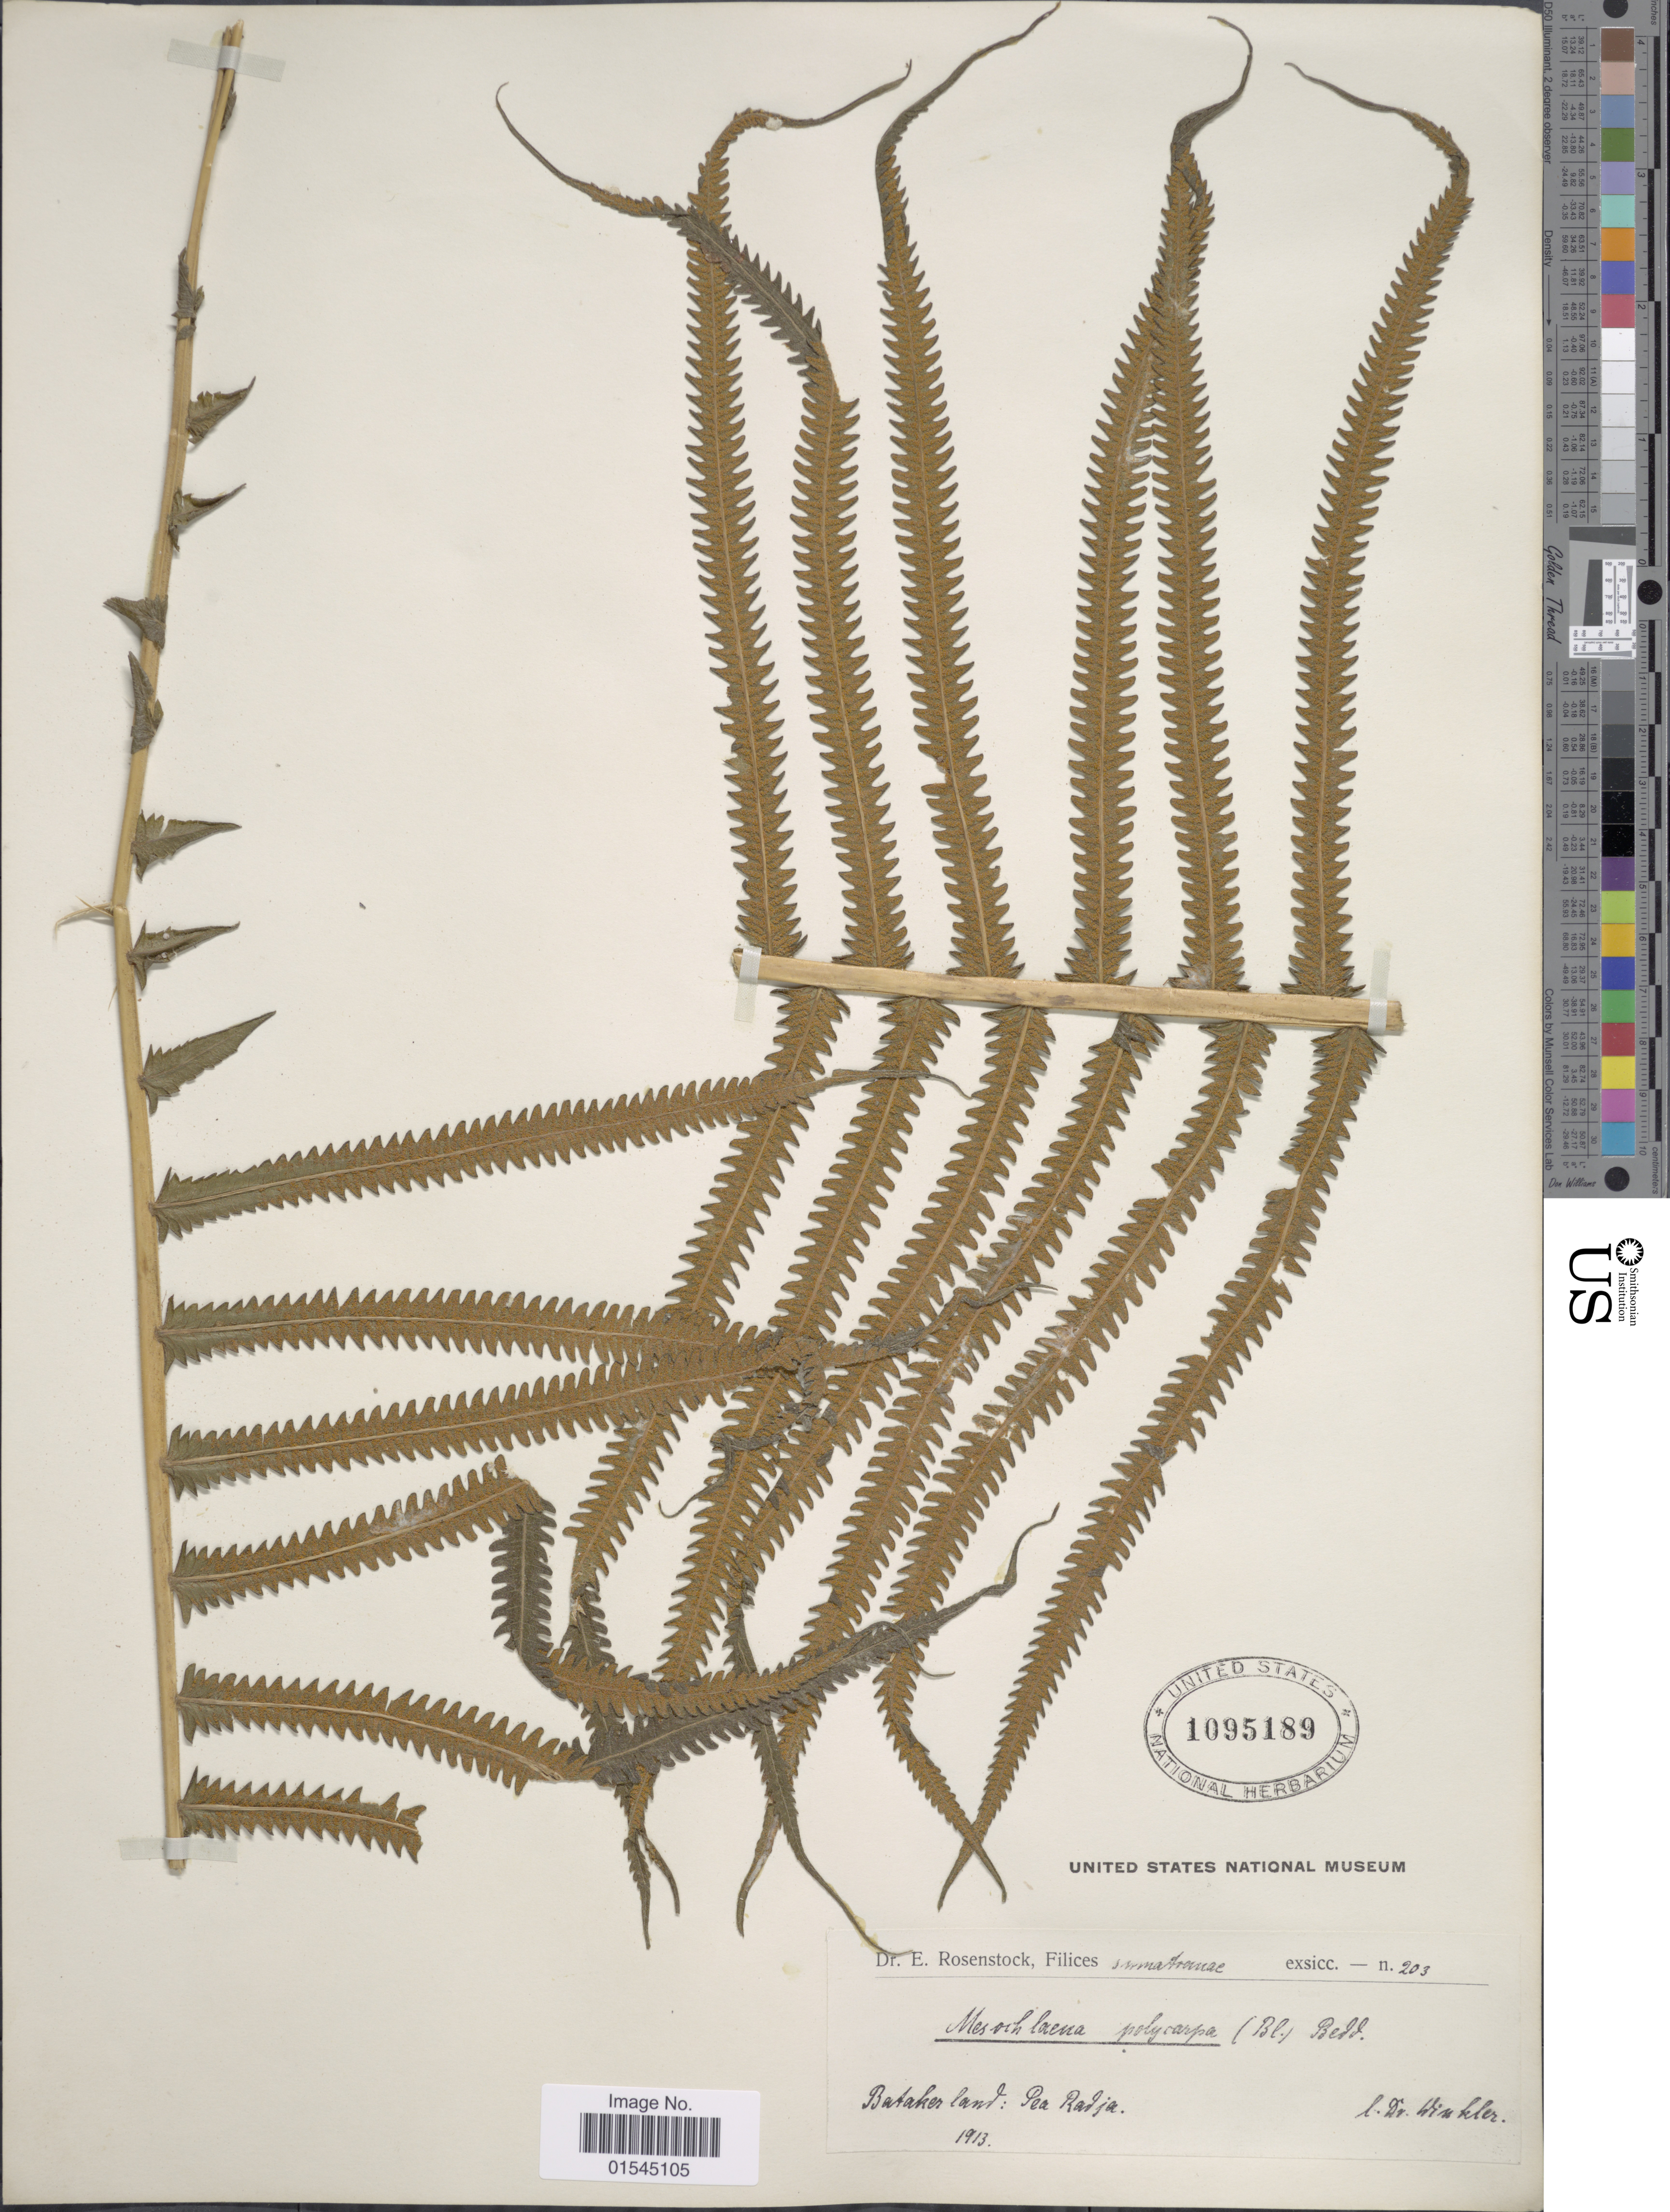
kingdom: Plantae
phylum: Tracheophyta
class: Polypodiopsida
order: Polypodiales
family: Thelypteridaceae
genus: Sphaerostephanos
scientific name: Sphaerostephanos polycarpus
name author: (Blume) Copel.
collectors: -. Winkler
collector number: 203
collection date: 1913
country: Indonesia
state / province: Sumatra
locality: Sumatranae. Bataker land: Pea Radja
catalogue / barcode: US 1095189